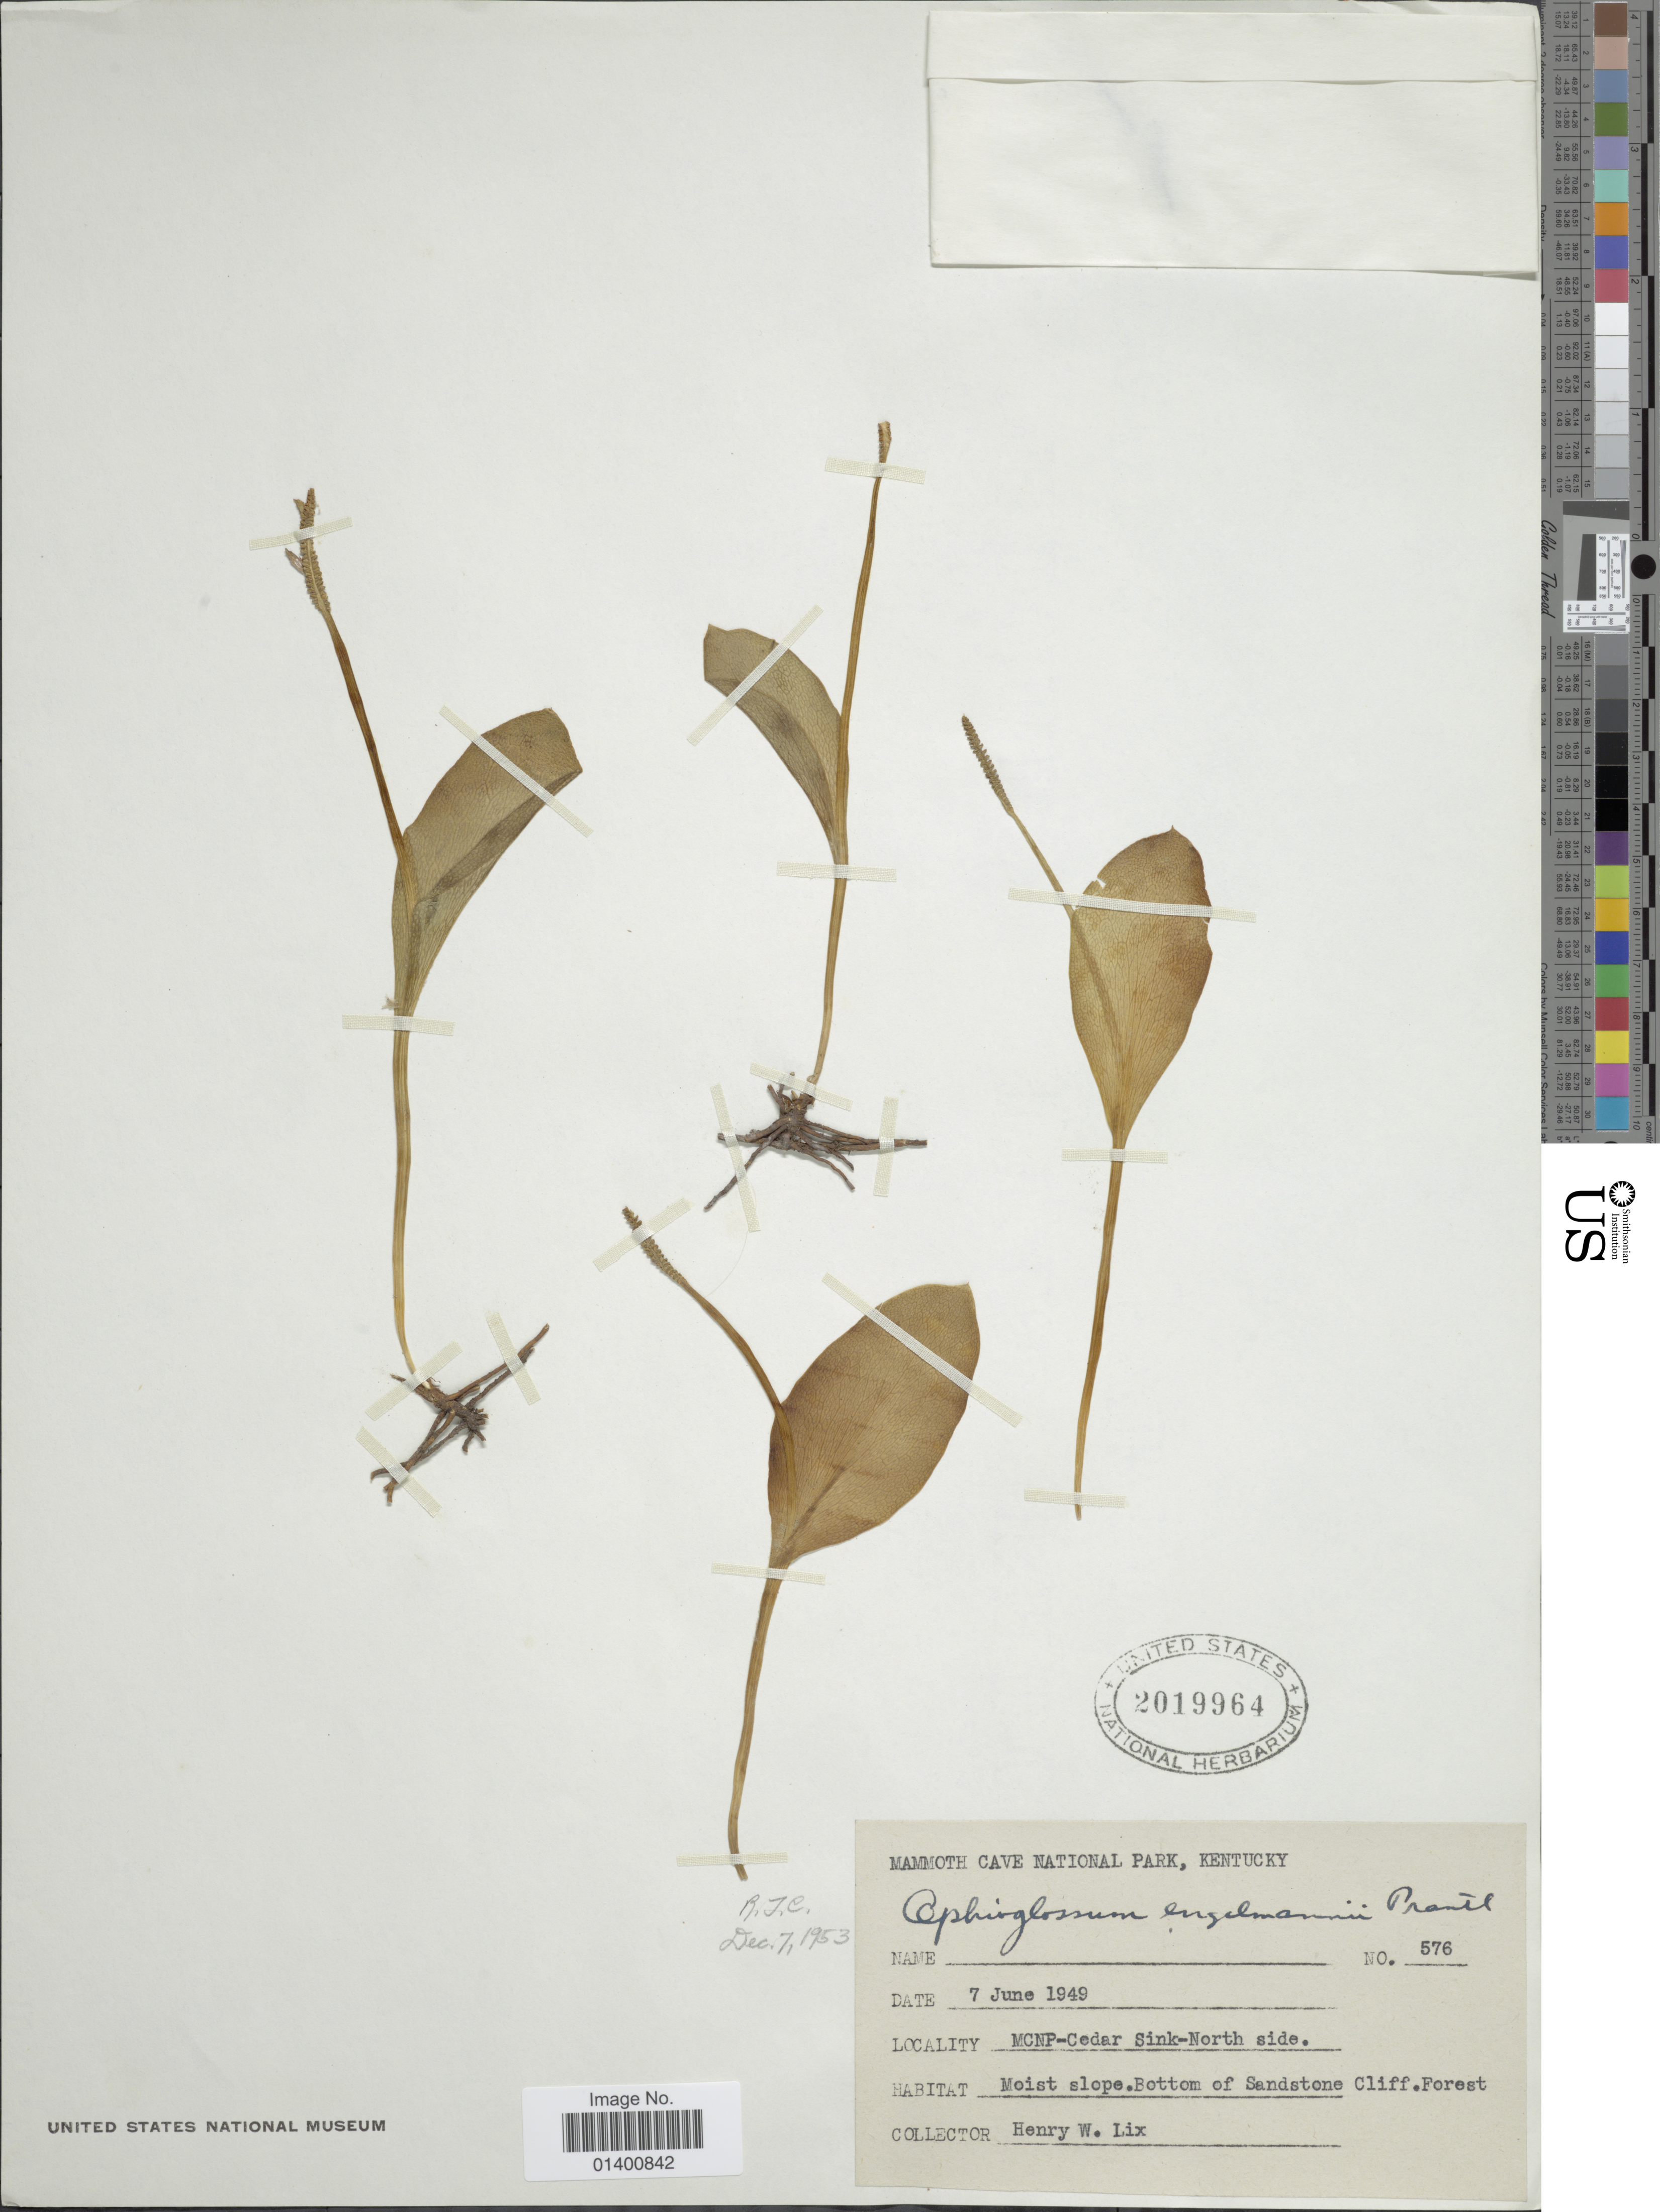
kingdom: Plantae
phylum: Tracheophyta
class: Polypodiopsida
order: Ophioglossales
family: Ophioglossaceae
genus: Ophioglossum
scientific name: Ophioglossum engelmannii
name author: Prantl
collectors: H. W. Lix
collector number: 576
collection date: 1949-06-07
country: United States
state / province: Kentucky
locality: Mammoth Cave National Park, MCNP-Cedar Sink-North side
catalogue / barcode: US 2019964